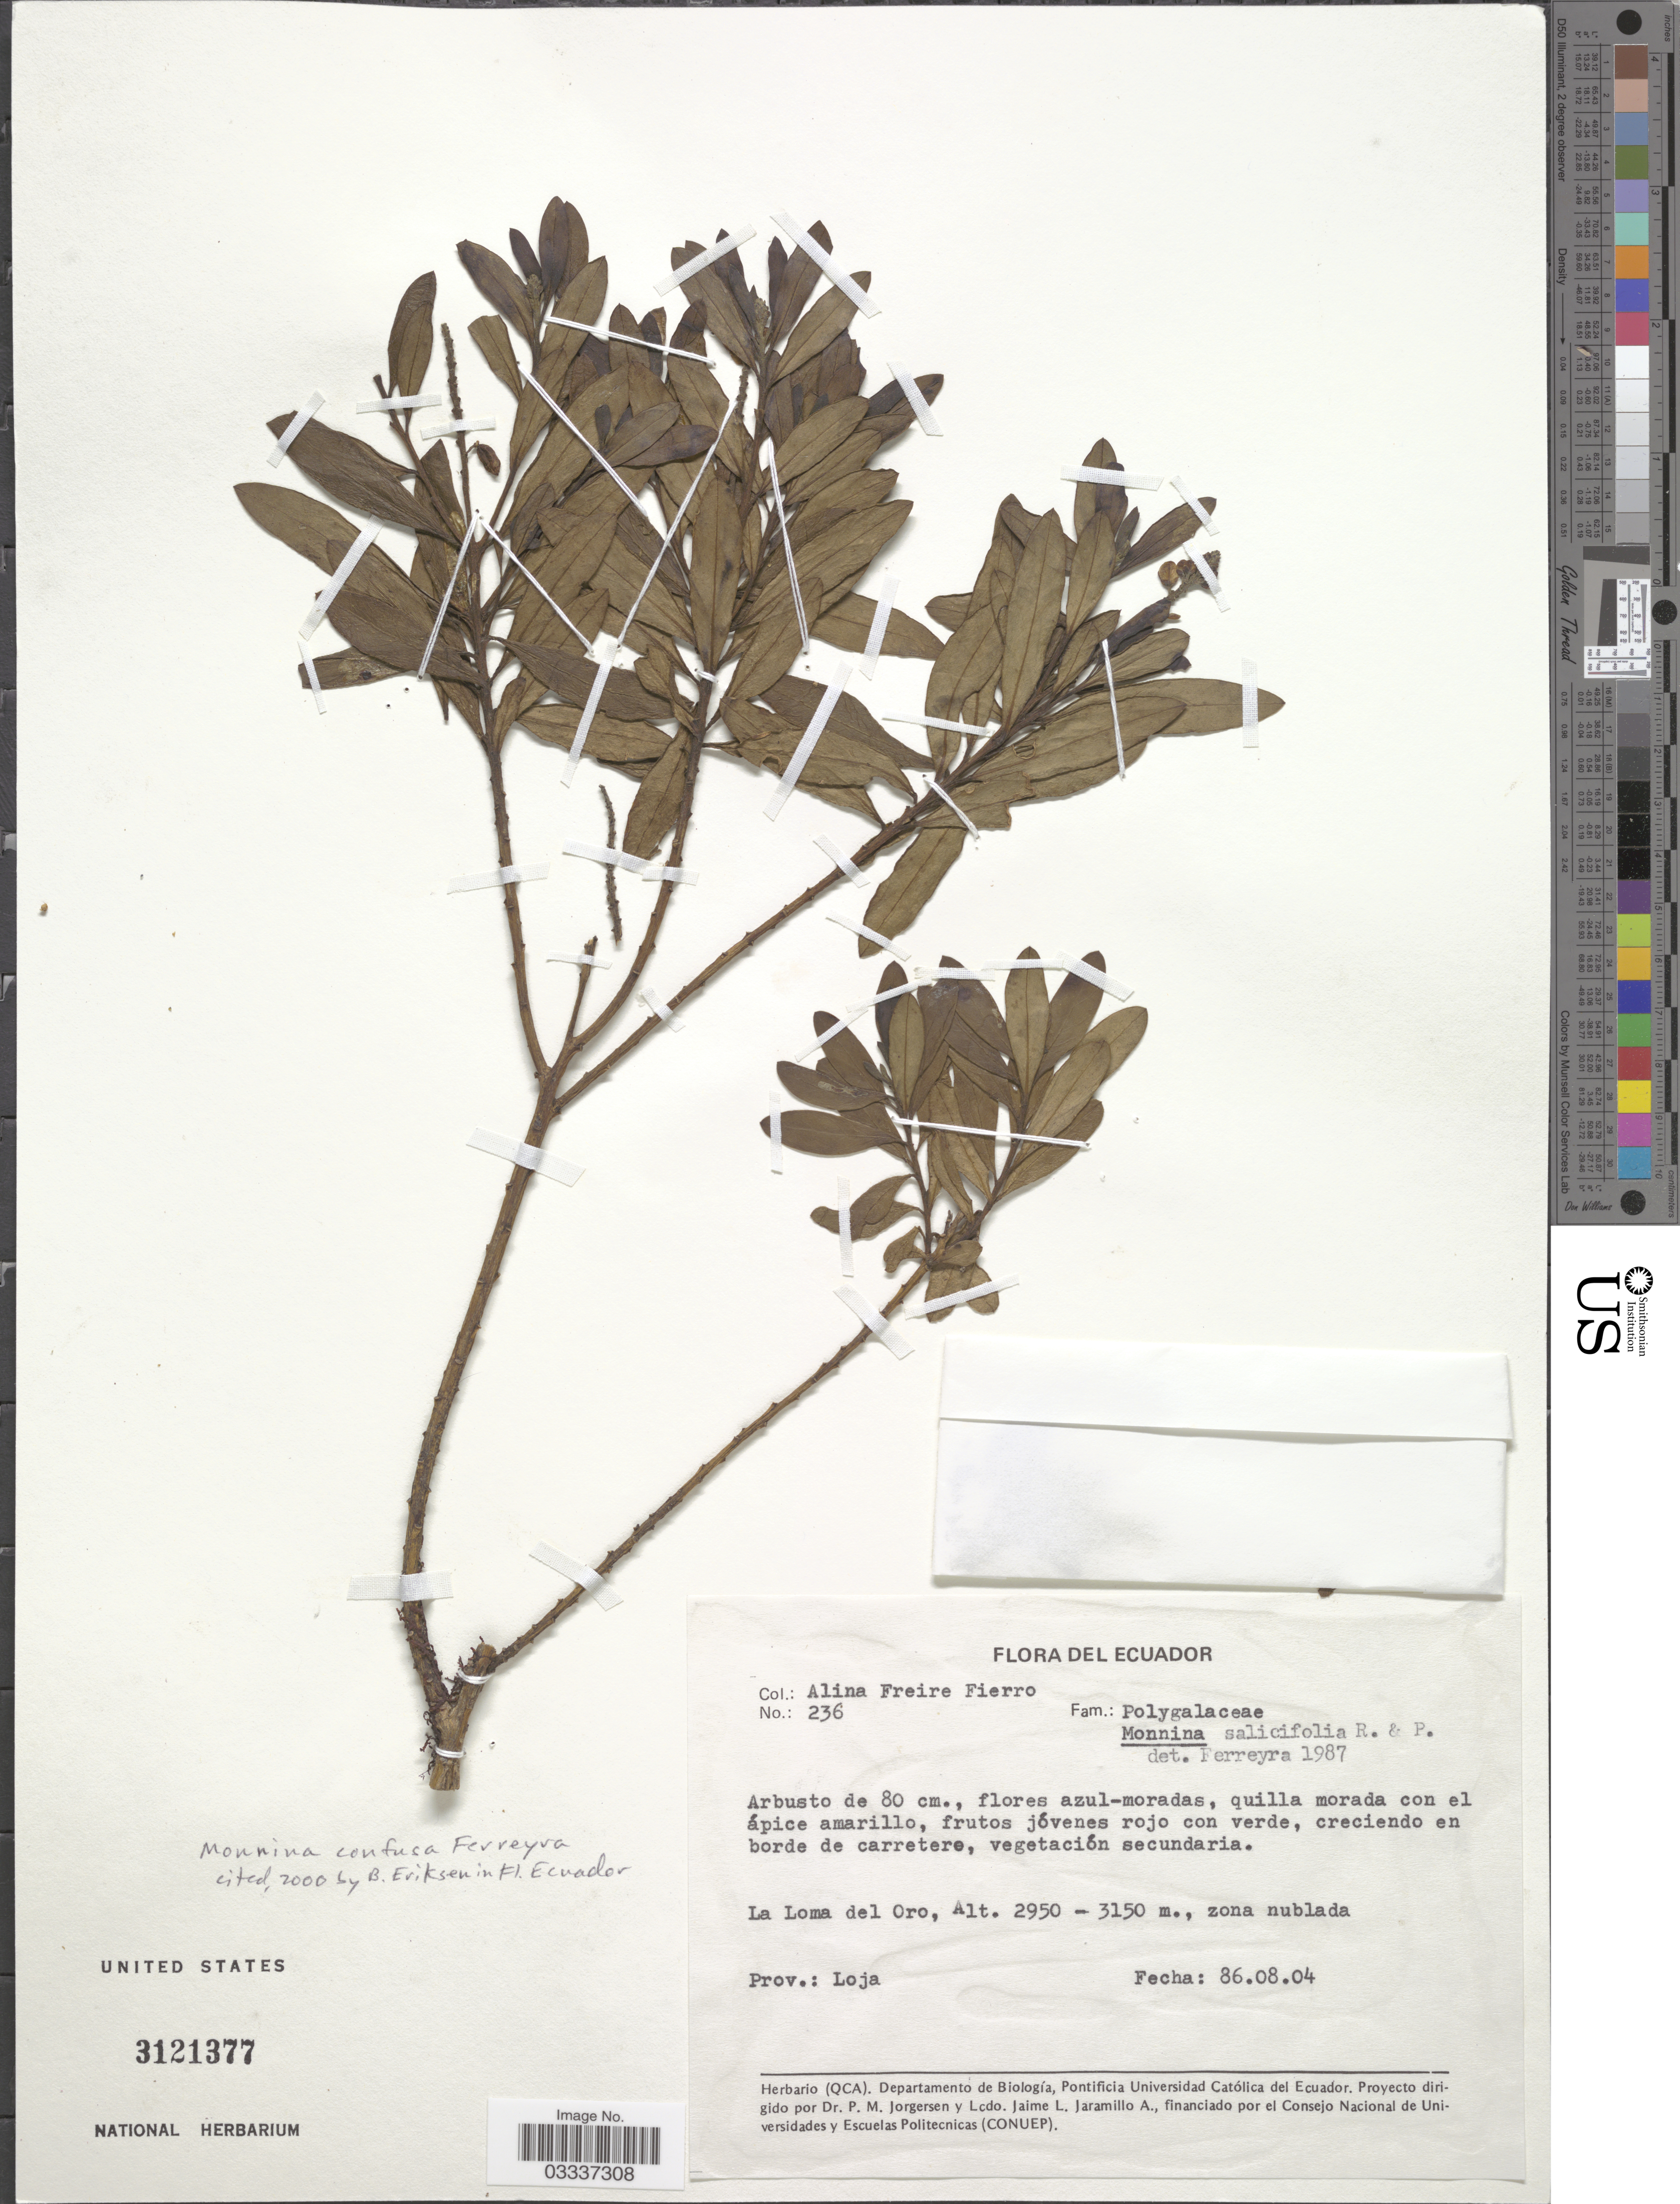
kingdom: Plantae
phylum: Tracheophyta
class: Magnoliopsida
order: Fabales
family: Polygalaceae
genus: Monnina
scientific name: Monnina confusa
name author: Ferreyra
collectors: A. Freire-Fierro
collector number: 236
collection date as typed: Transcribed d/m/y: 4/8/86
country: Ecuador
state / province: Loja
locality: La Loma del Oro.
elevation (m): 2950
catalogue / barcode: US 3121377